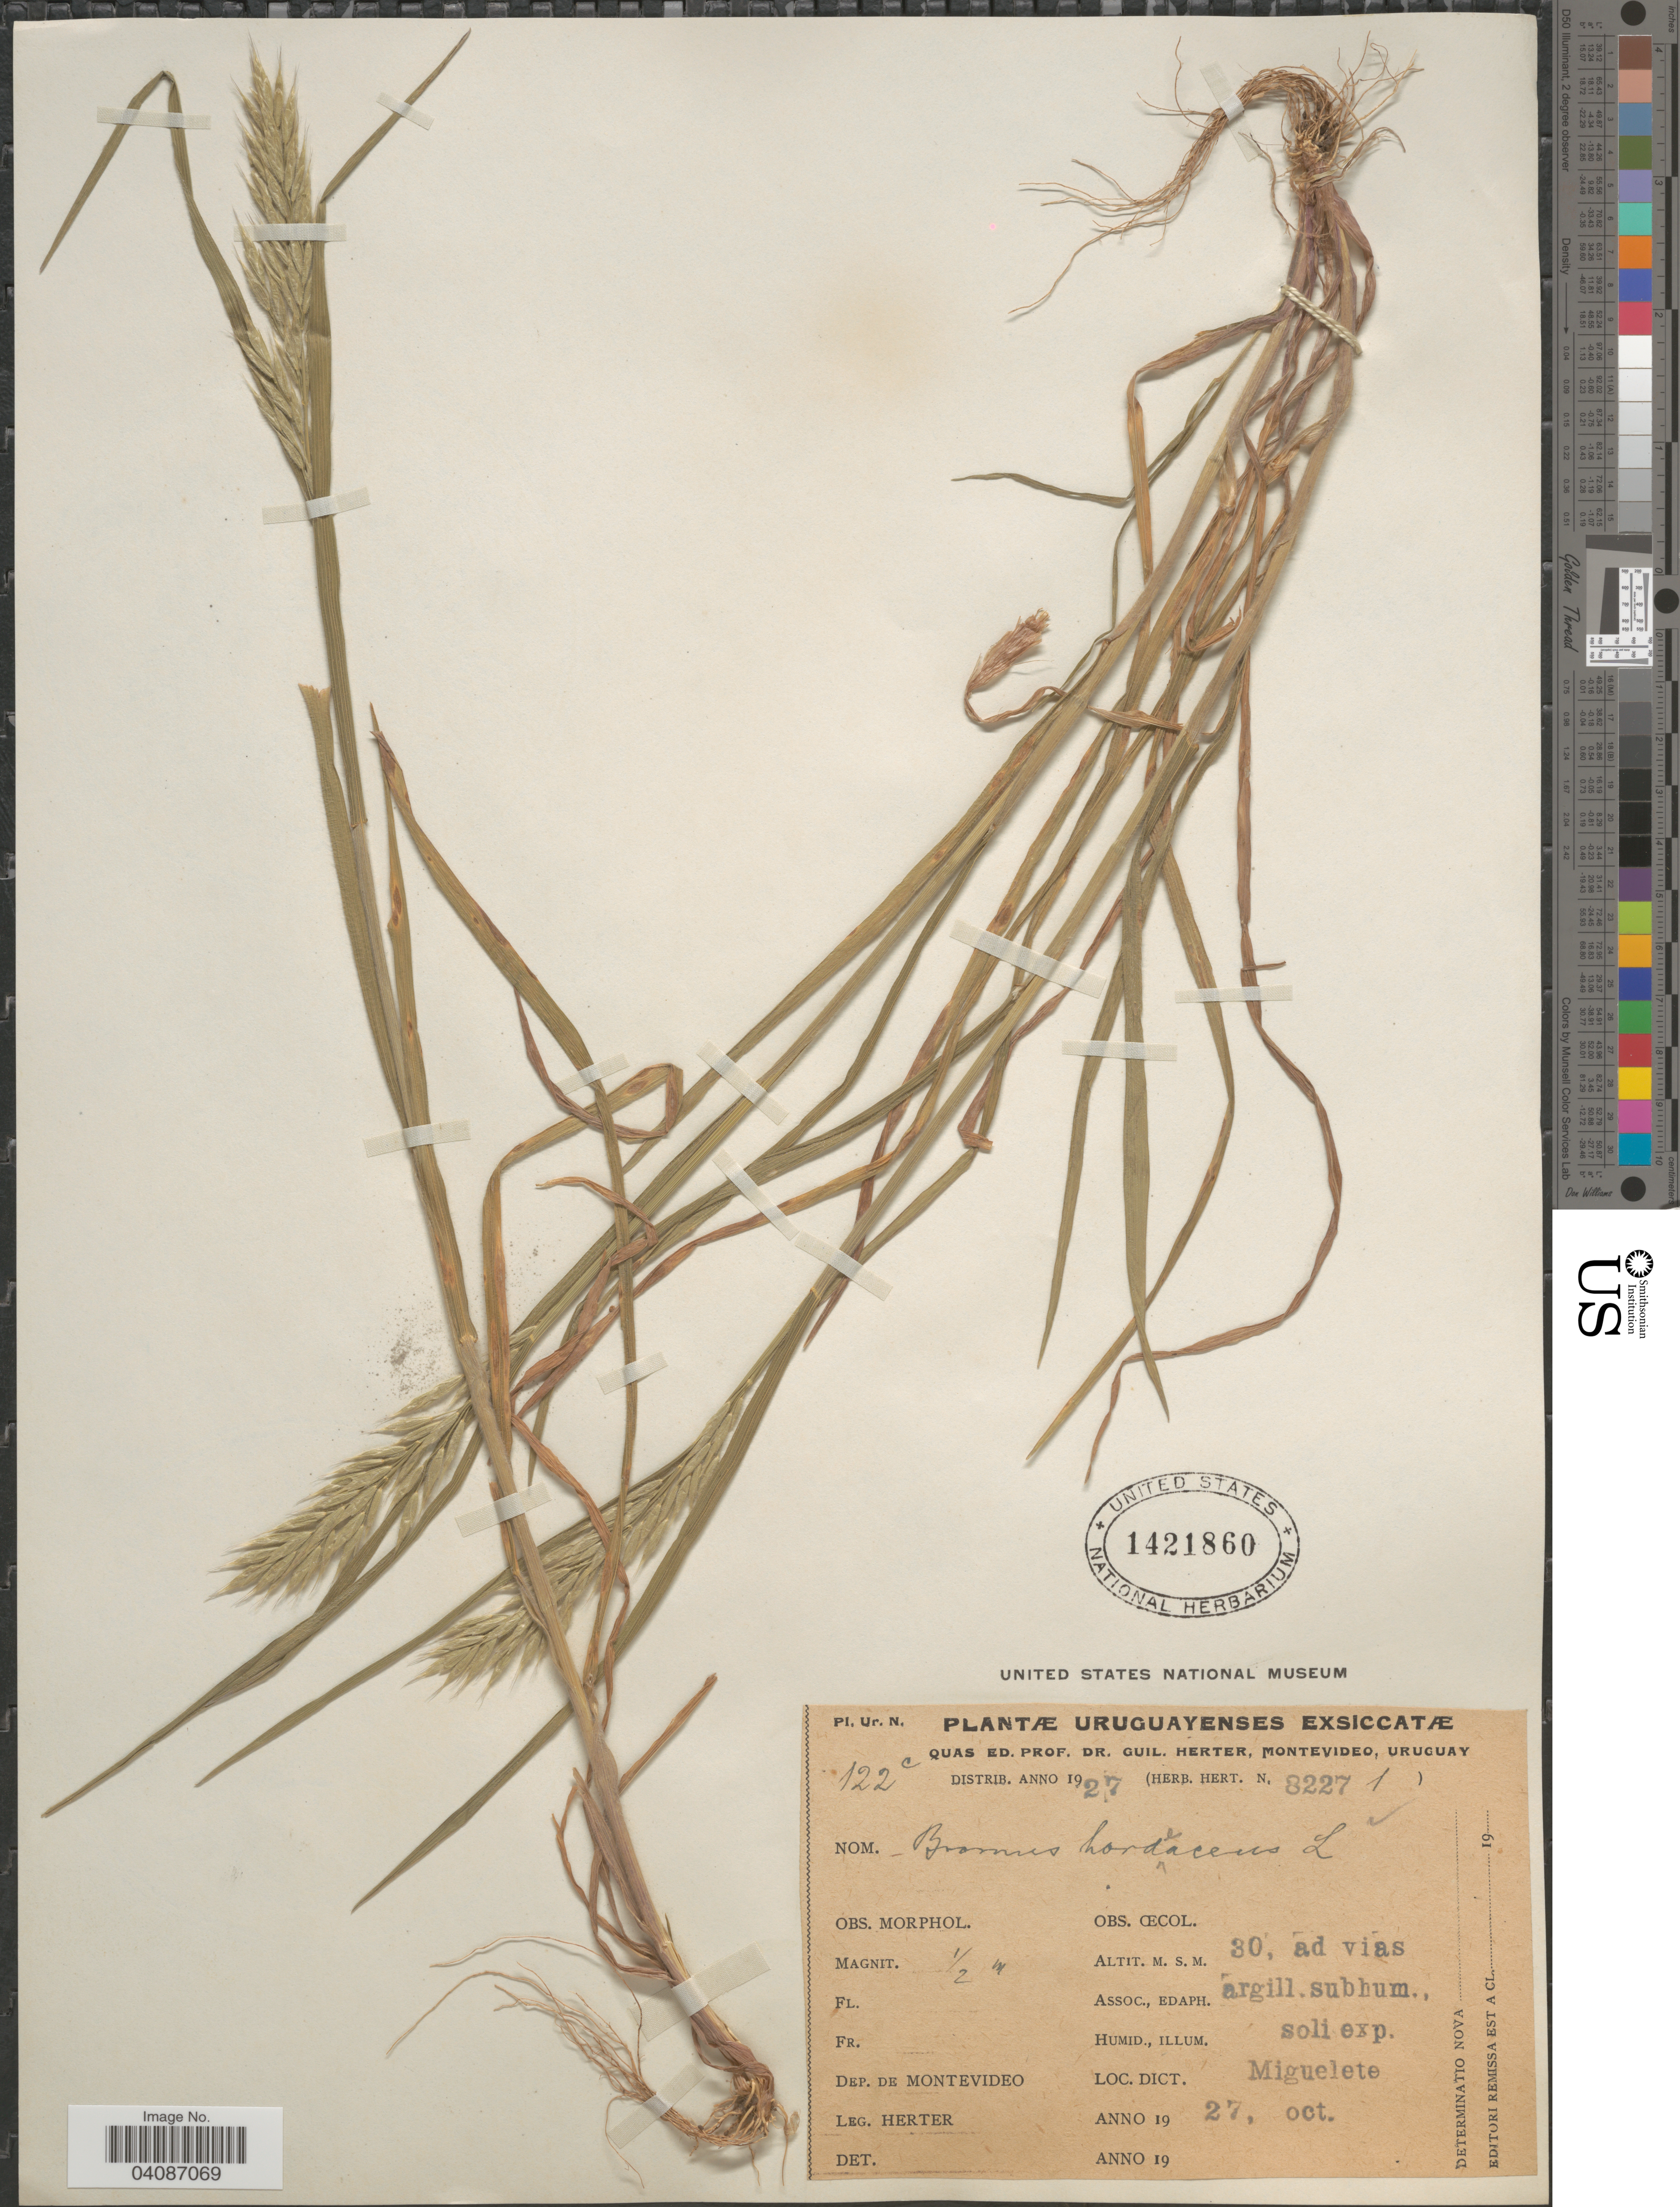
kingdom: Plantae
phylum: Tracheophyta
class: Liliopsida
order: Poales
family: Poaceae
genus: Bromus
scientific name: Bromus hordeaceus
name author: L.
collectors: G. Herter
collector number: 122c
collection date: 1927-10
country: Uruguay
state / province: Montevideo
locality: Miguelete. Dep. De Montevideo.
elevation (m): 30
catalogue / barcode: US 1421860